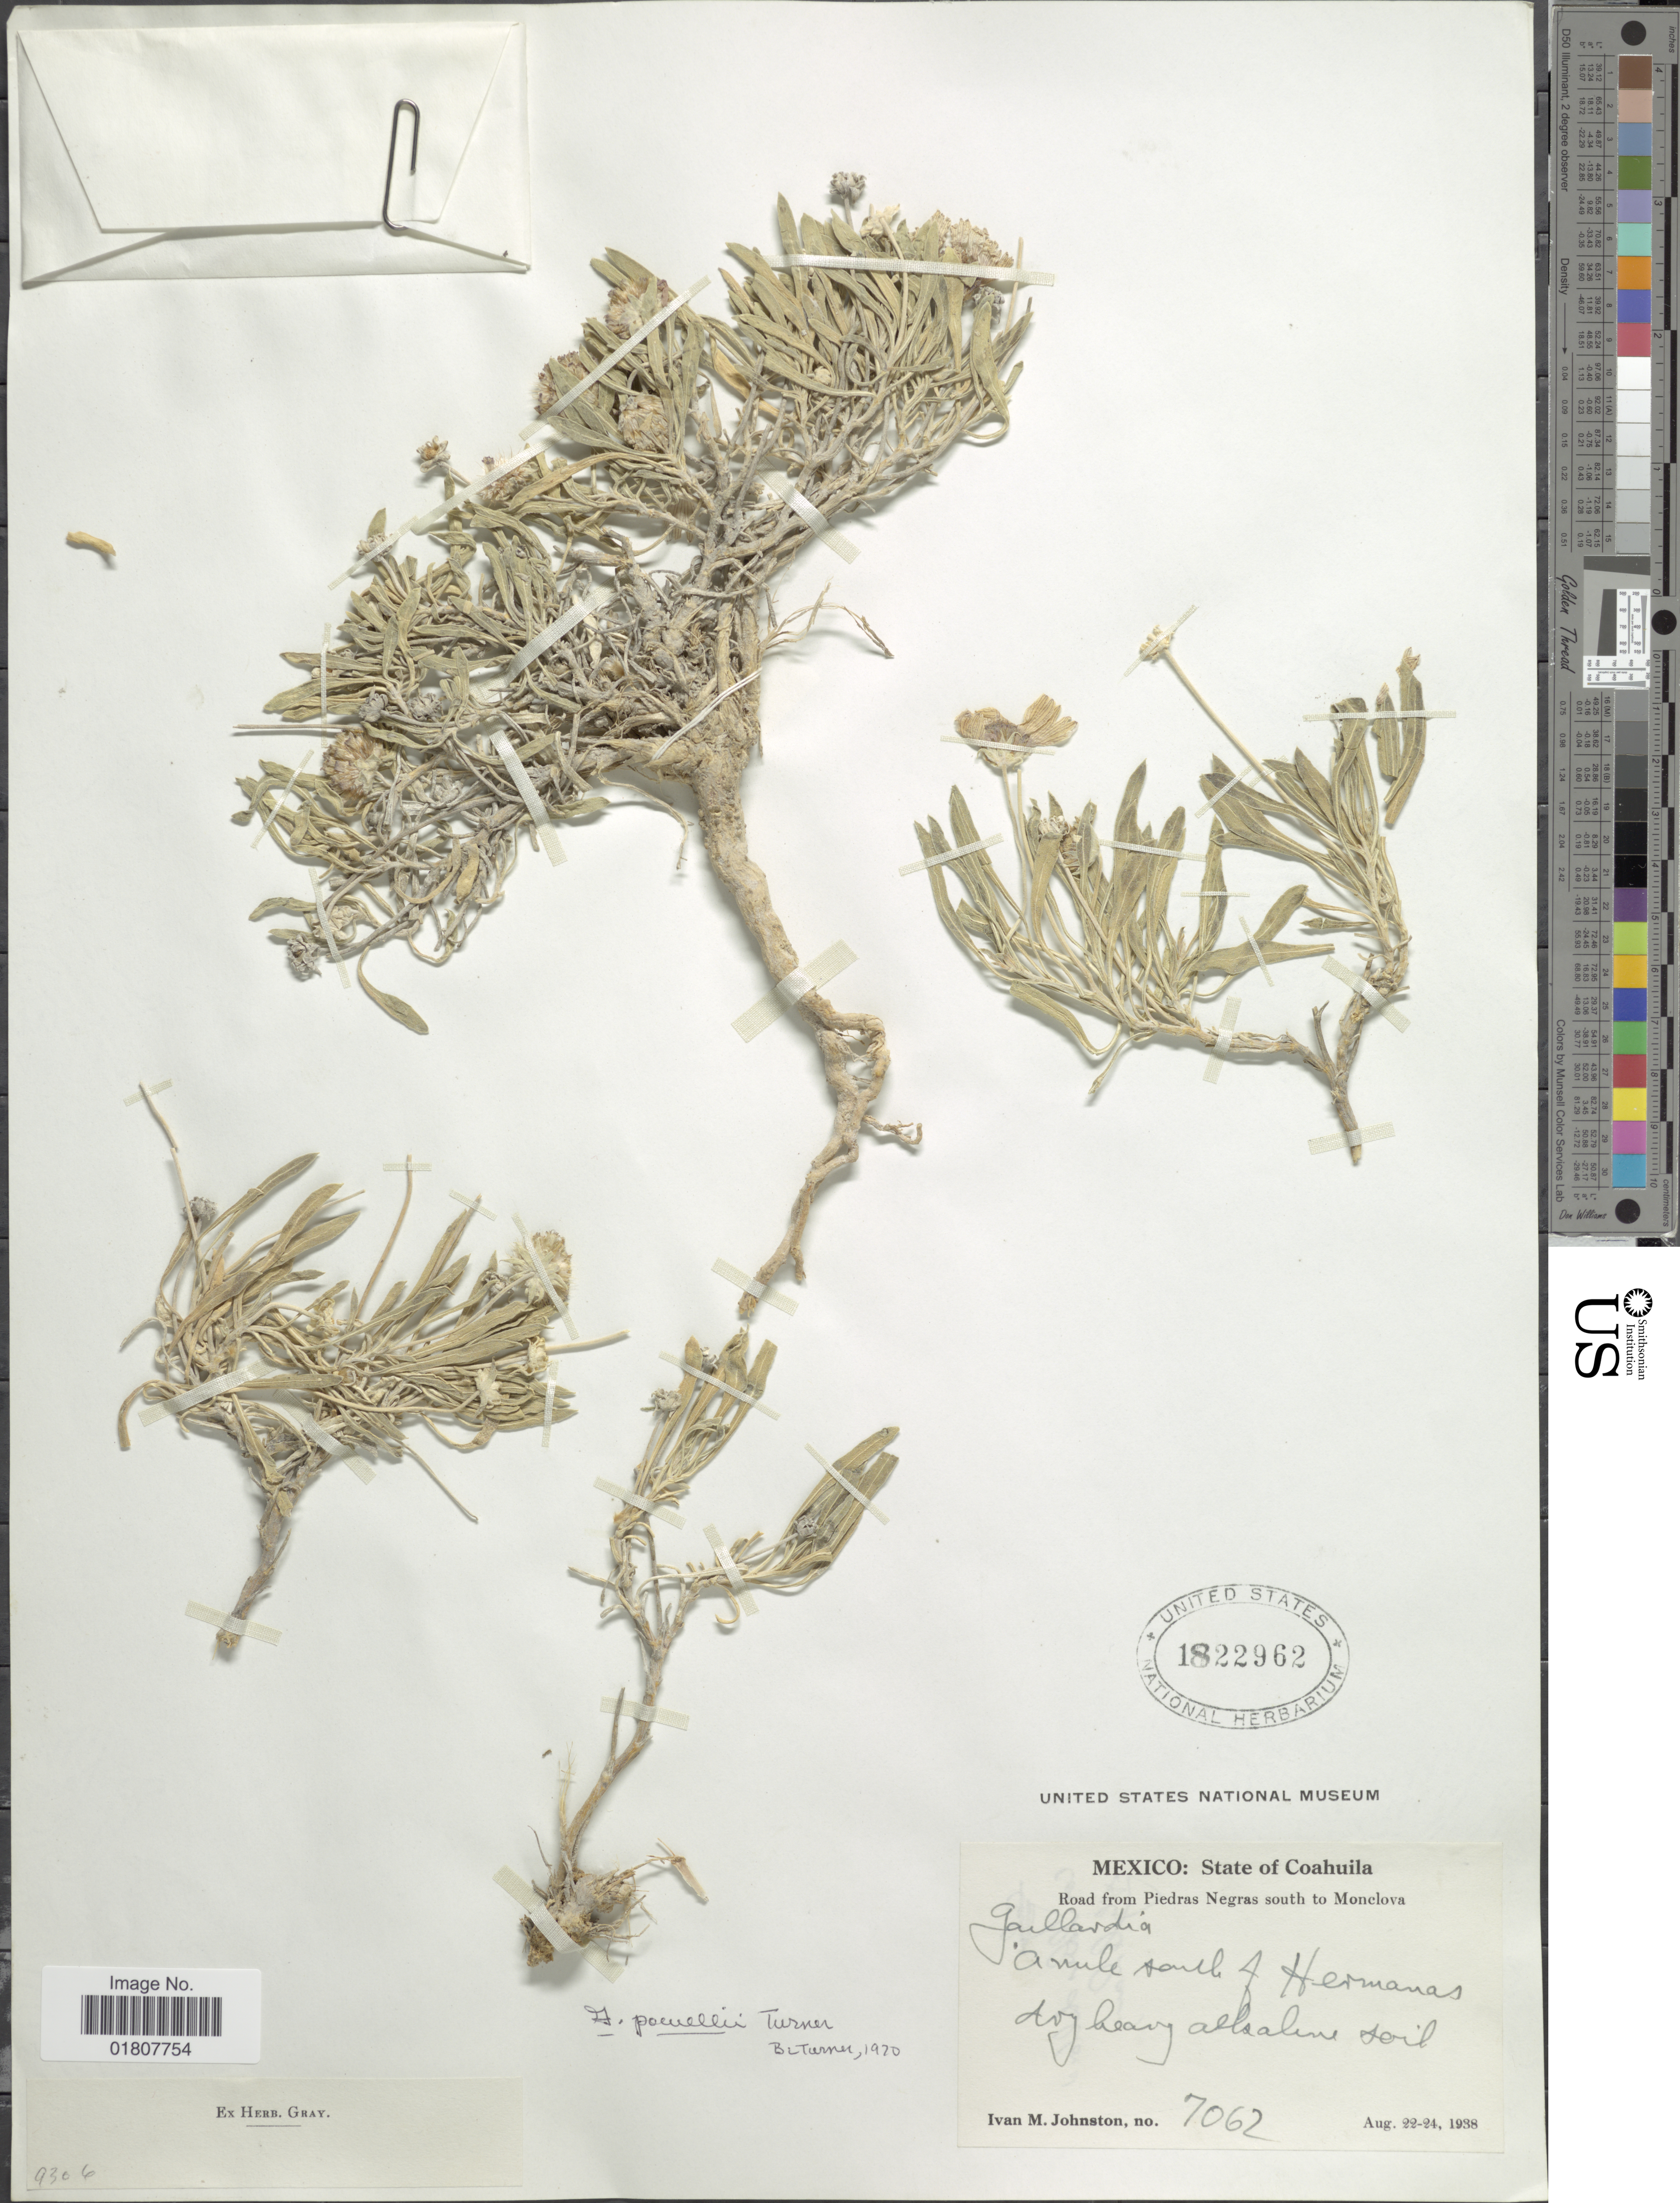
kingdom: Plantae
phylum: Tracheophyta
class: Magnoliopsida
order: Asterales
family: Asteraceae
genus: Gaillardia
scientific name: Gaillardia pulchella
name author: Foug.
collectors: I.M. Johnston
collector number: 7062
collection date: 1938-08-22/1938-08-24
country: Mexico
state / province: Coahuila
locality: Road from Piedras Negras south to Monclova, a mile south of Hermanas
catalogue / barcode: US 1822962